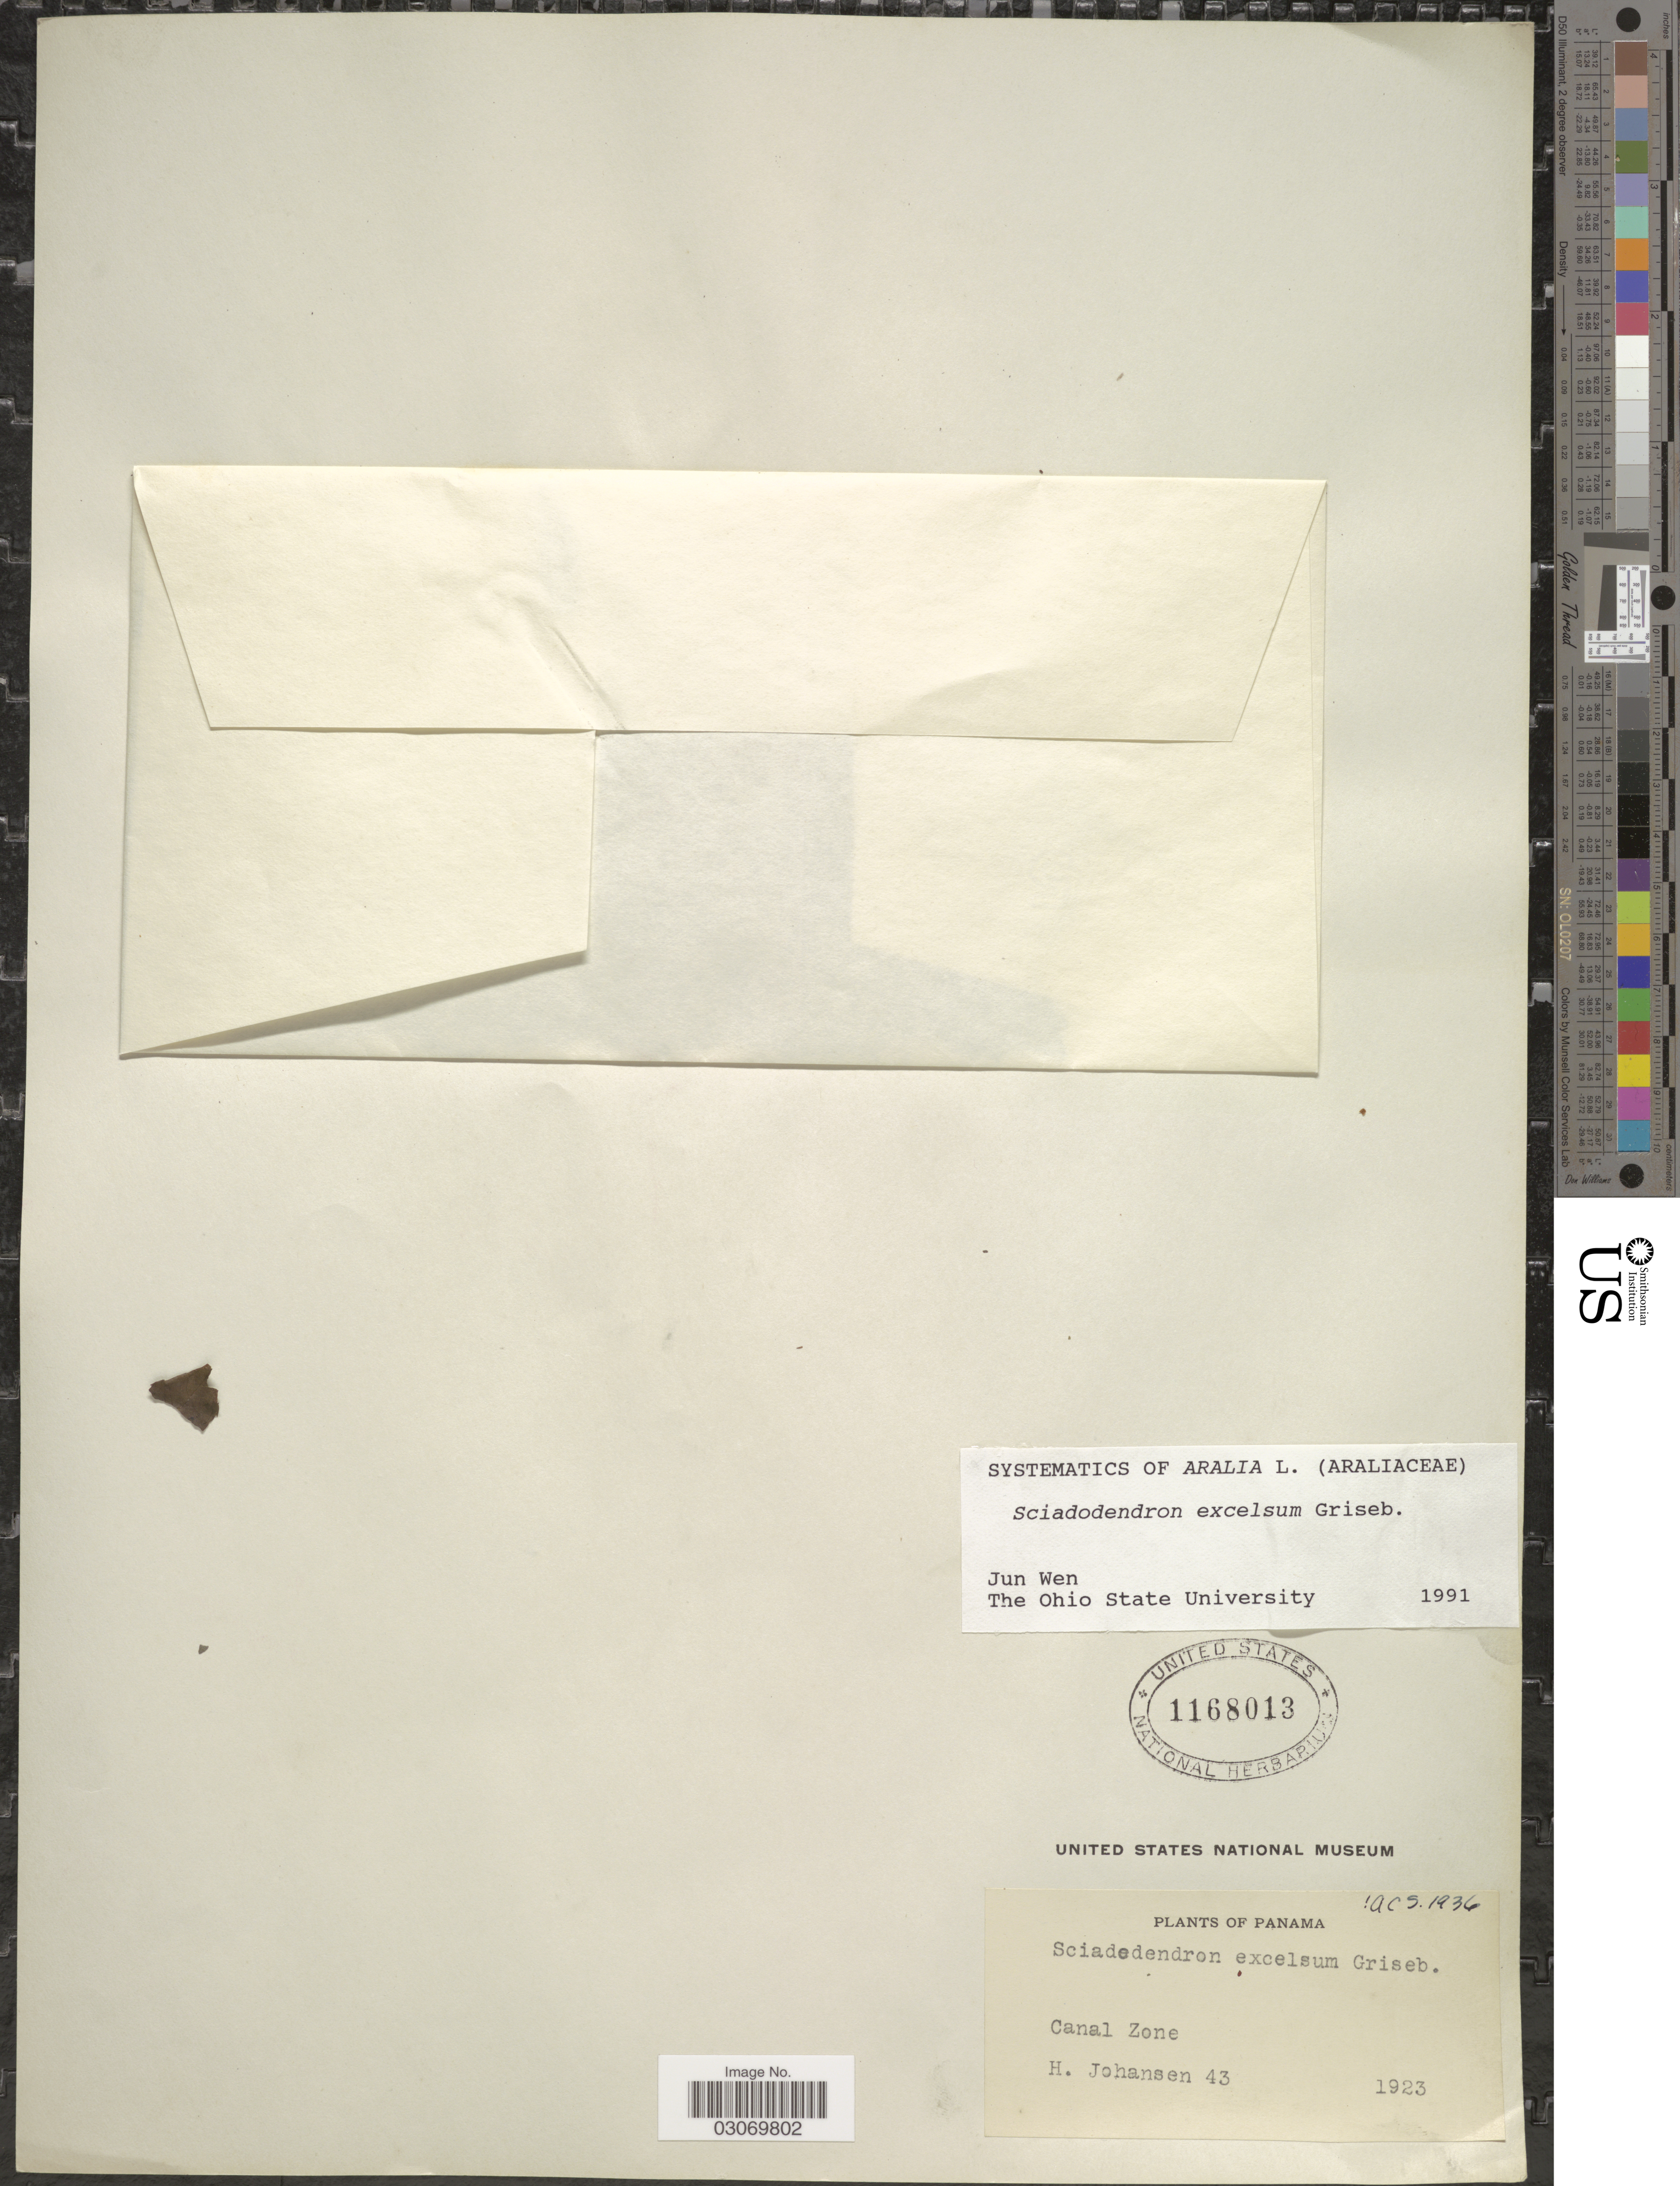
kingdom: Plantae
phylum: Tracheophyta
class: Magnoliopsida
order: Apiales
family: Araliaceae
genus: Sciadodendron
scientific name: Sciadodendron sp.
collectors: H. Johansen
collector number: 43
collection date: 1923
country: Panama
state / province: Colón / Panamá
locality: Canal Zone.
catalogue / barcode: US 1168013